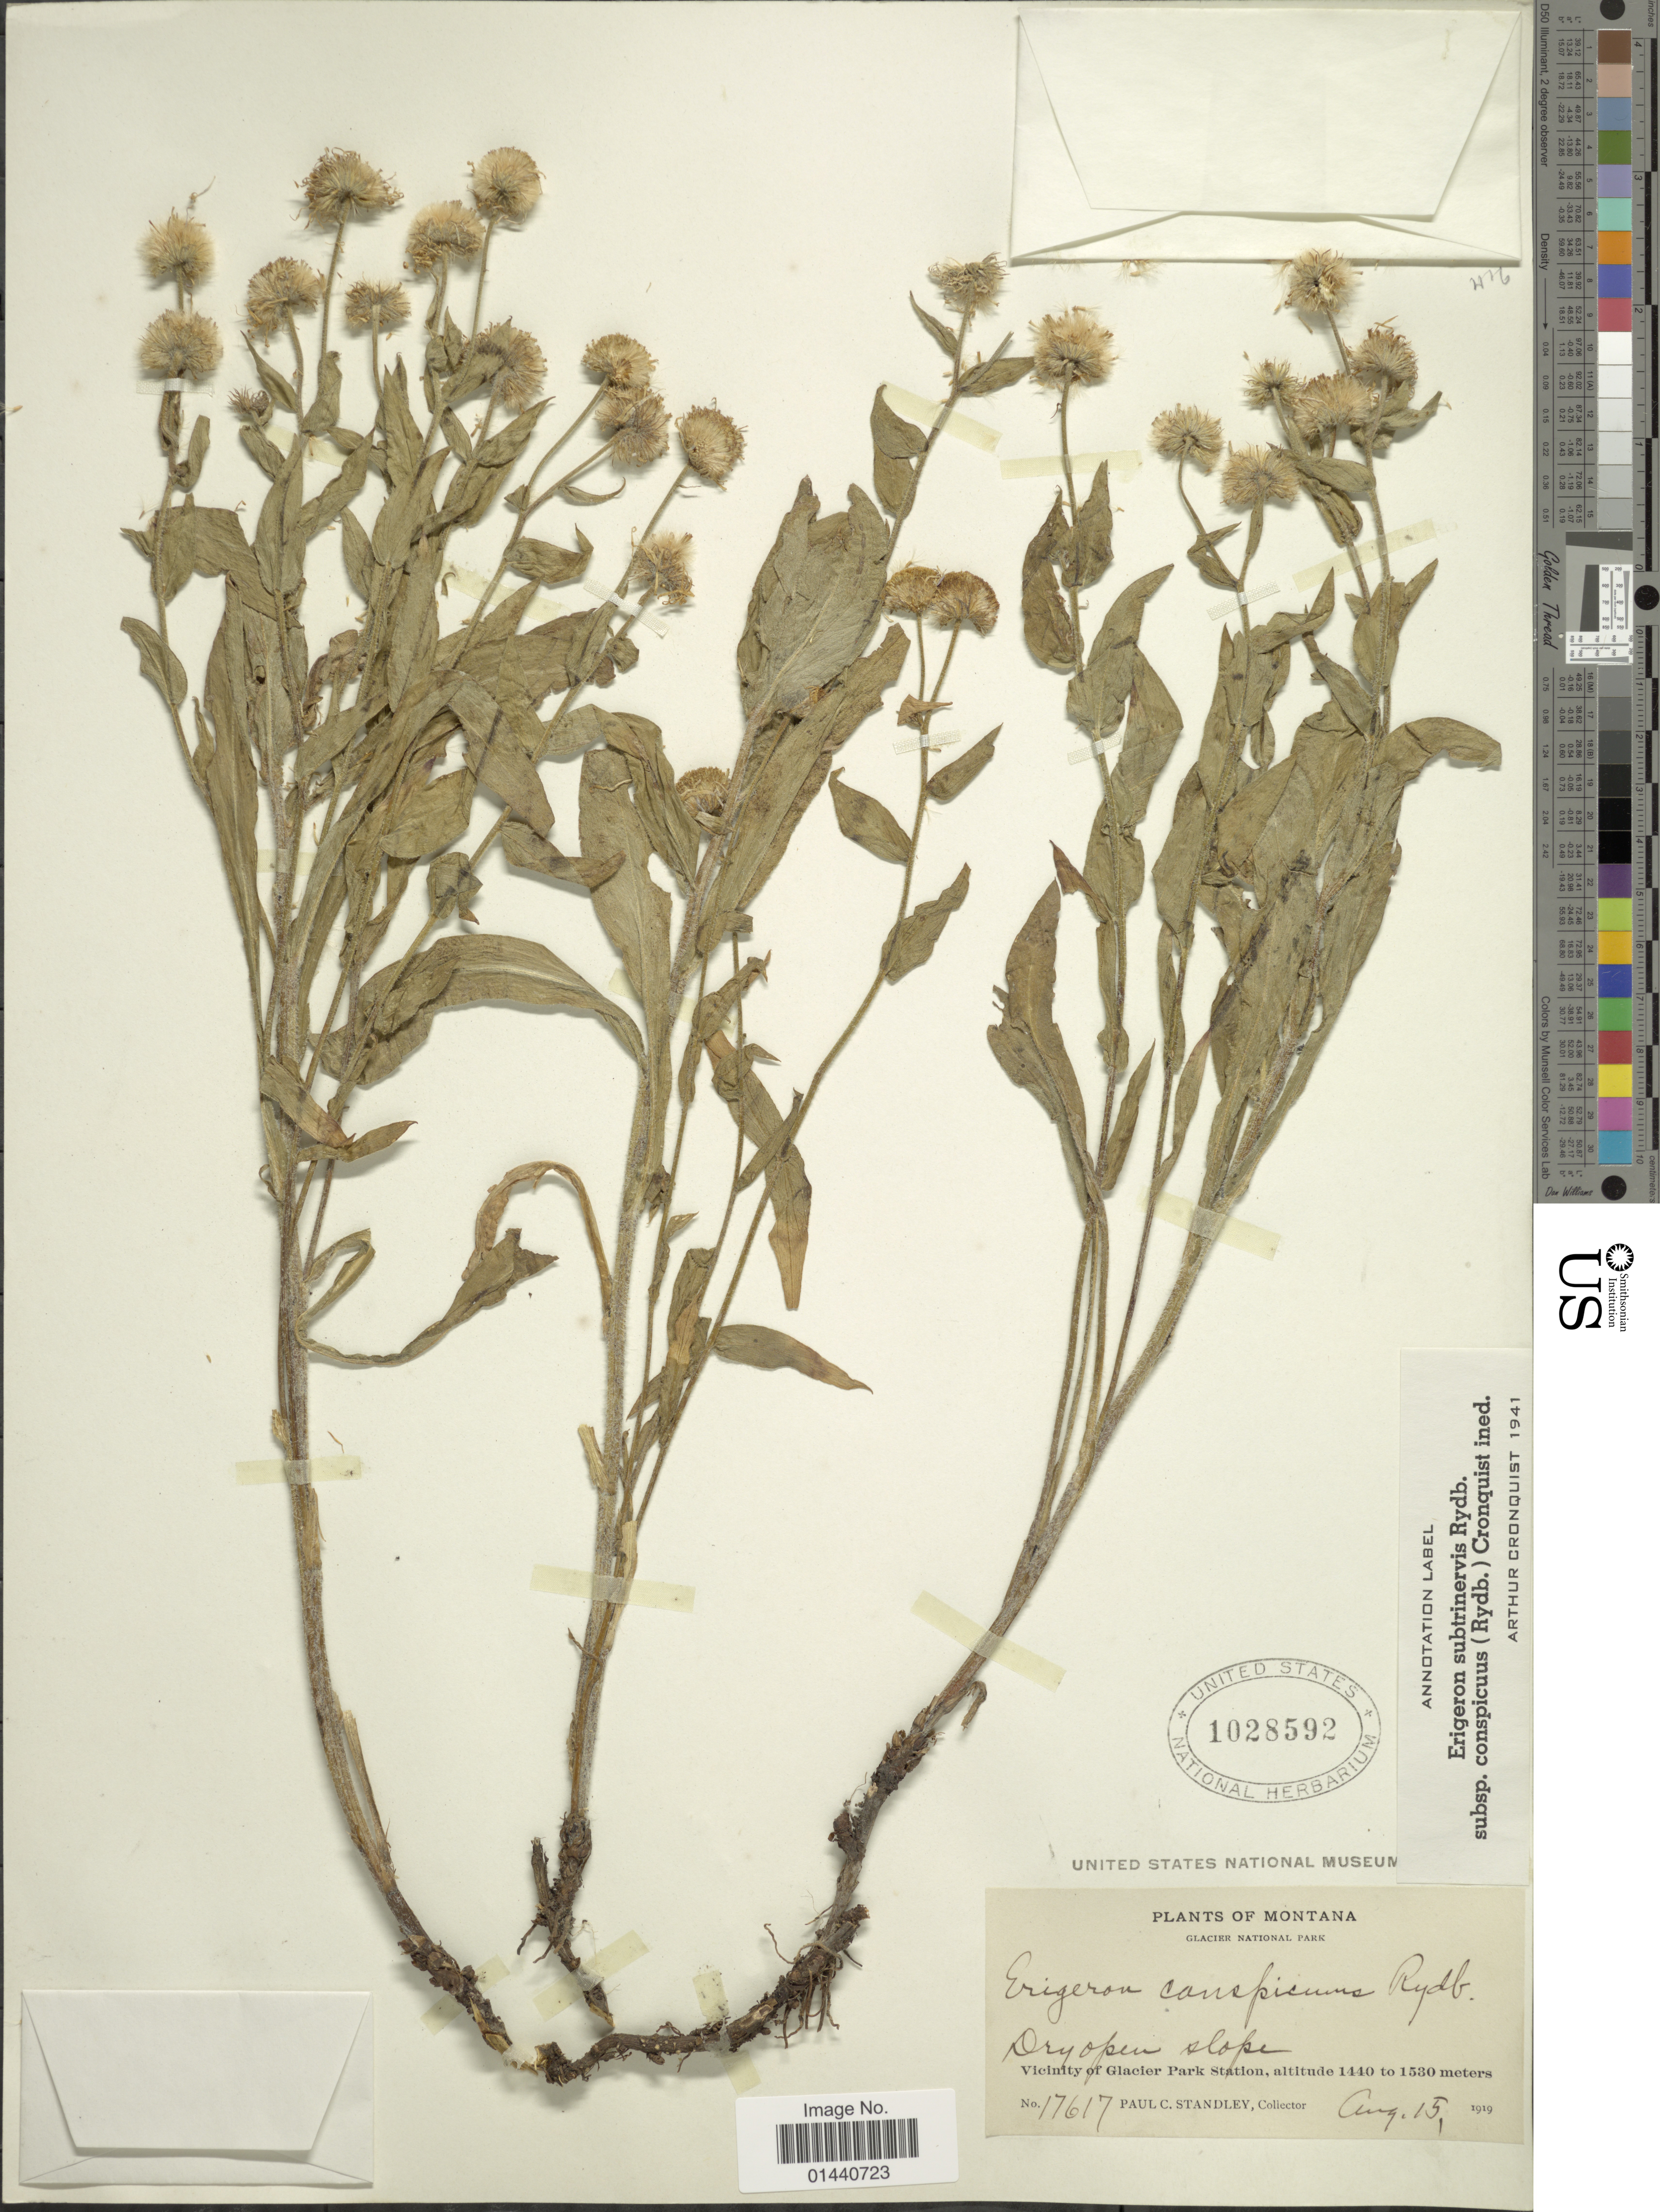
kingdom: Plantae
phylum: Tracheophyta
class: Magnoliopsida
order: Asterales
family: Asteraceae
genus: Erigeron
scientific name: Erigeron subtrinervis var. conspicuus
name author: (Rydb.) Cronq.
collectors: P. C. Standley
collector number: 17617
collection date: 1919-08-15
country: United States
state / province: Montana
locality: Glacier National Park. Vicinity of Glacier Park Station.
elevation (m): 1440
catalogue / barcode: US 1028592